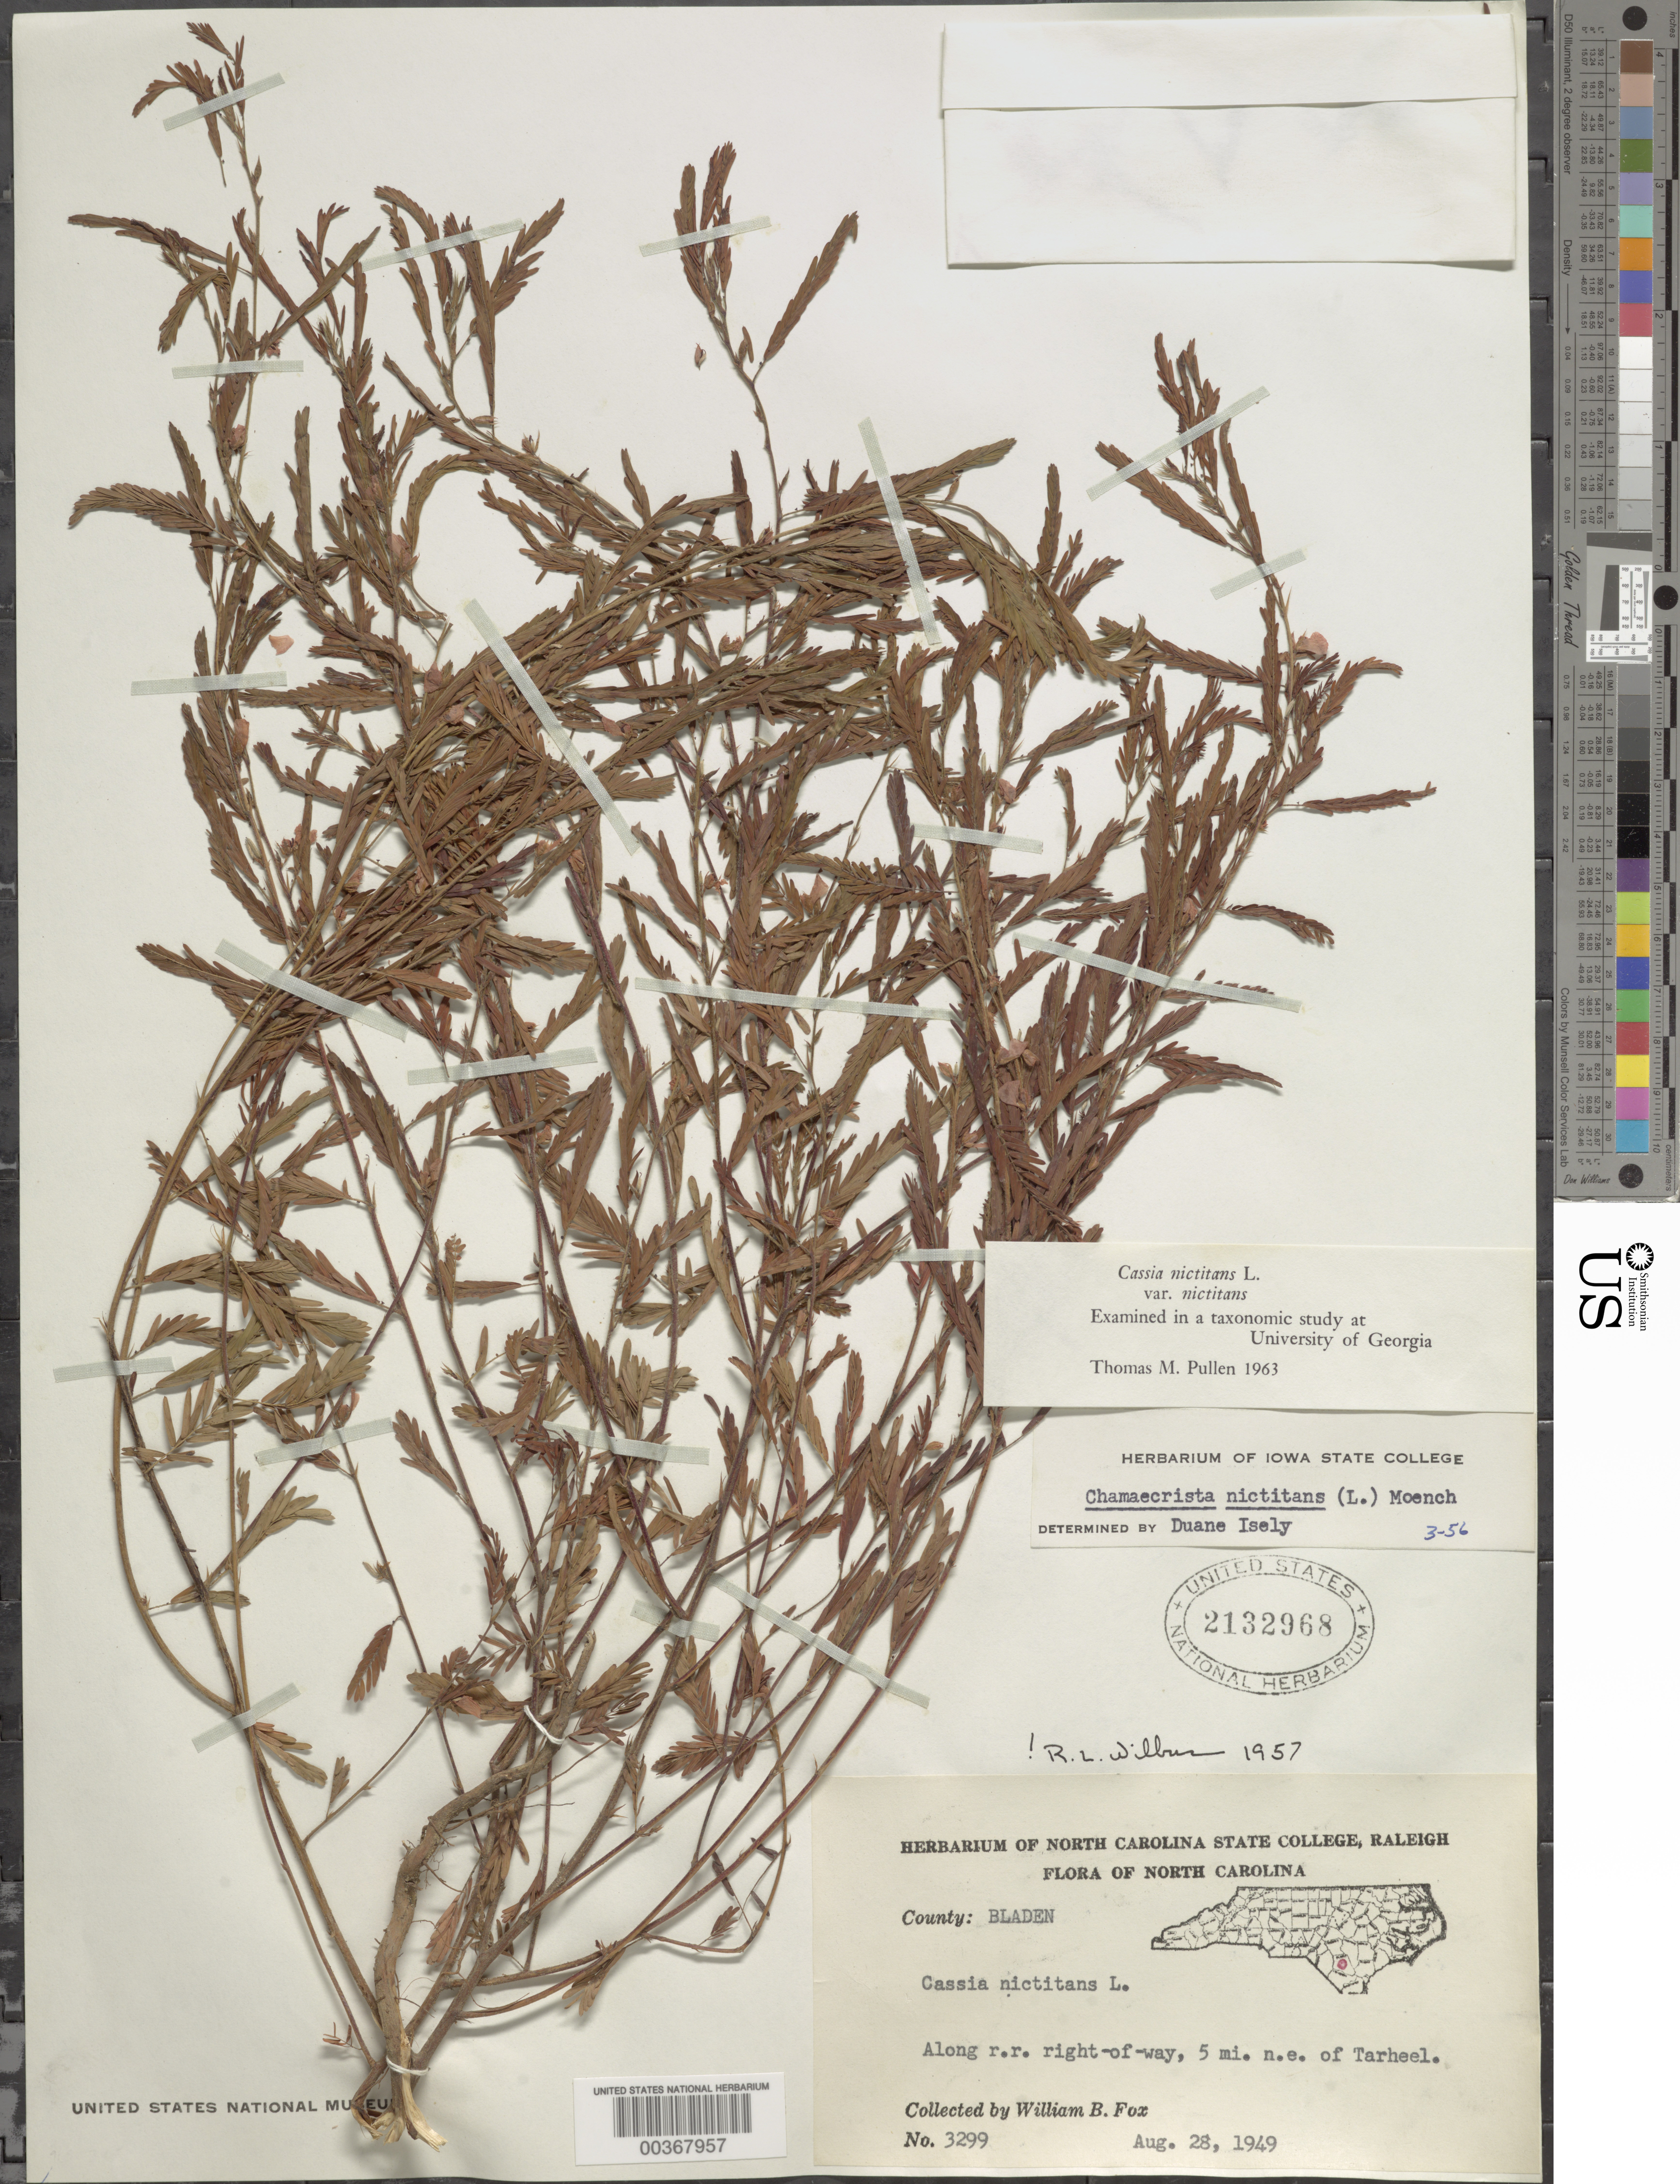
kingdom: Plantae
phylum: Tracheophyta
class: Magnoliopsida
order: Fabales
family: Fabaceae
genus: Chamaecrista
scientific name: Chamaecrista nictitans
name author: (L.) Moench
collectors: W. B. Fox & R. K. Godfrey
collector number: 3299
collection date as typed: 28 Aug 1949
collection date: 1949-08-28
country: United States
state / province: North Carolina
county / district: Bladen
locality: Along railroad right of way, 5 mi ne of tarheel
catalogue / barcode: US 2132968